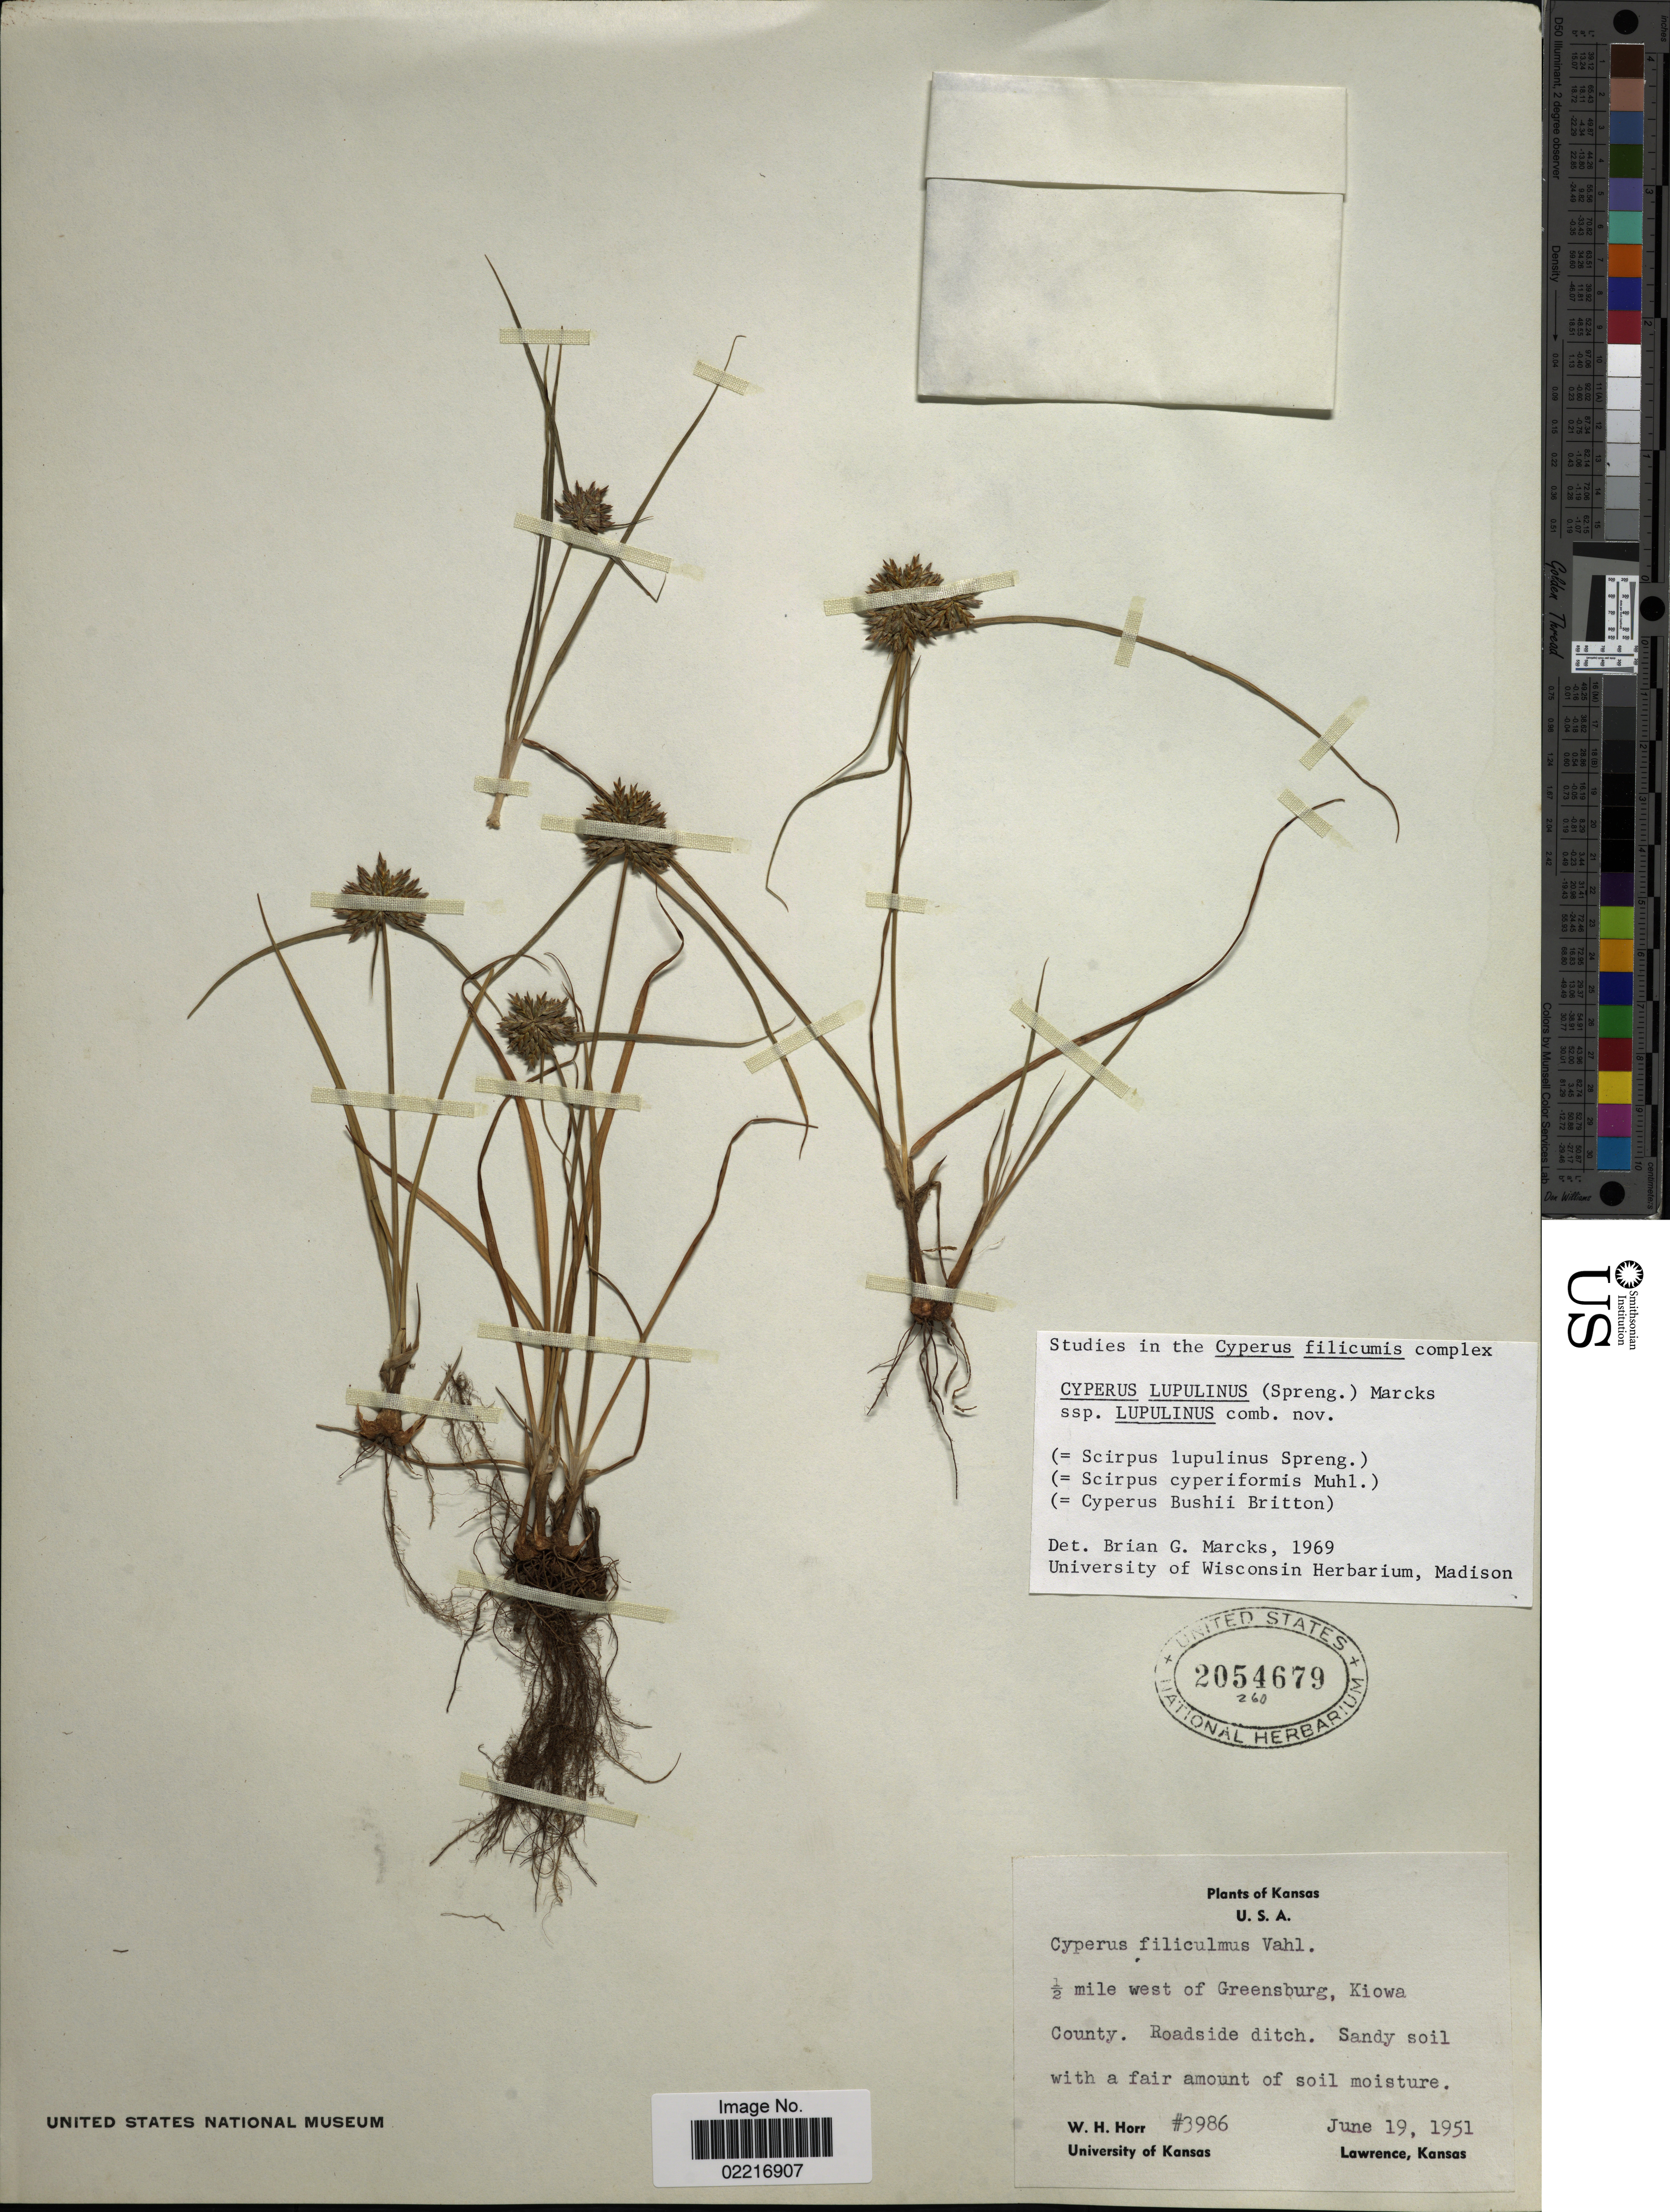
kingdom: Plantae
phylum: Tracheophyta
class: Liliopsida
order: Poales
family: Cyperaceae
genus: Cyperus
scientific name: Cyperus lupulinus subsp. lupulinus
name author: (Spreng.) Marcks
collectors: W. H. Horr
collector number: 3986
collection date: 1951-06-19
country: United States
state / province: Kansas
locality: ½ mile west of Greensburg, Kiowa County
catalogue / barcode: US 2054679